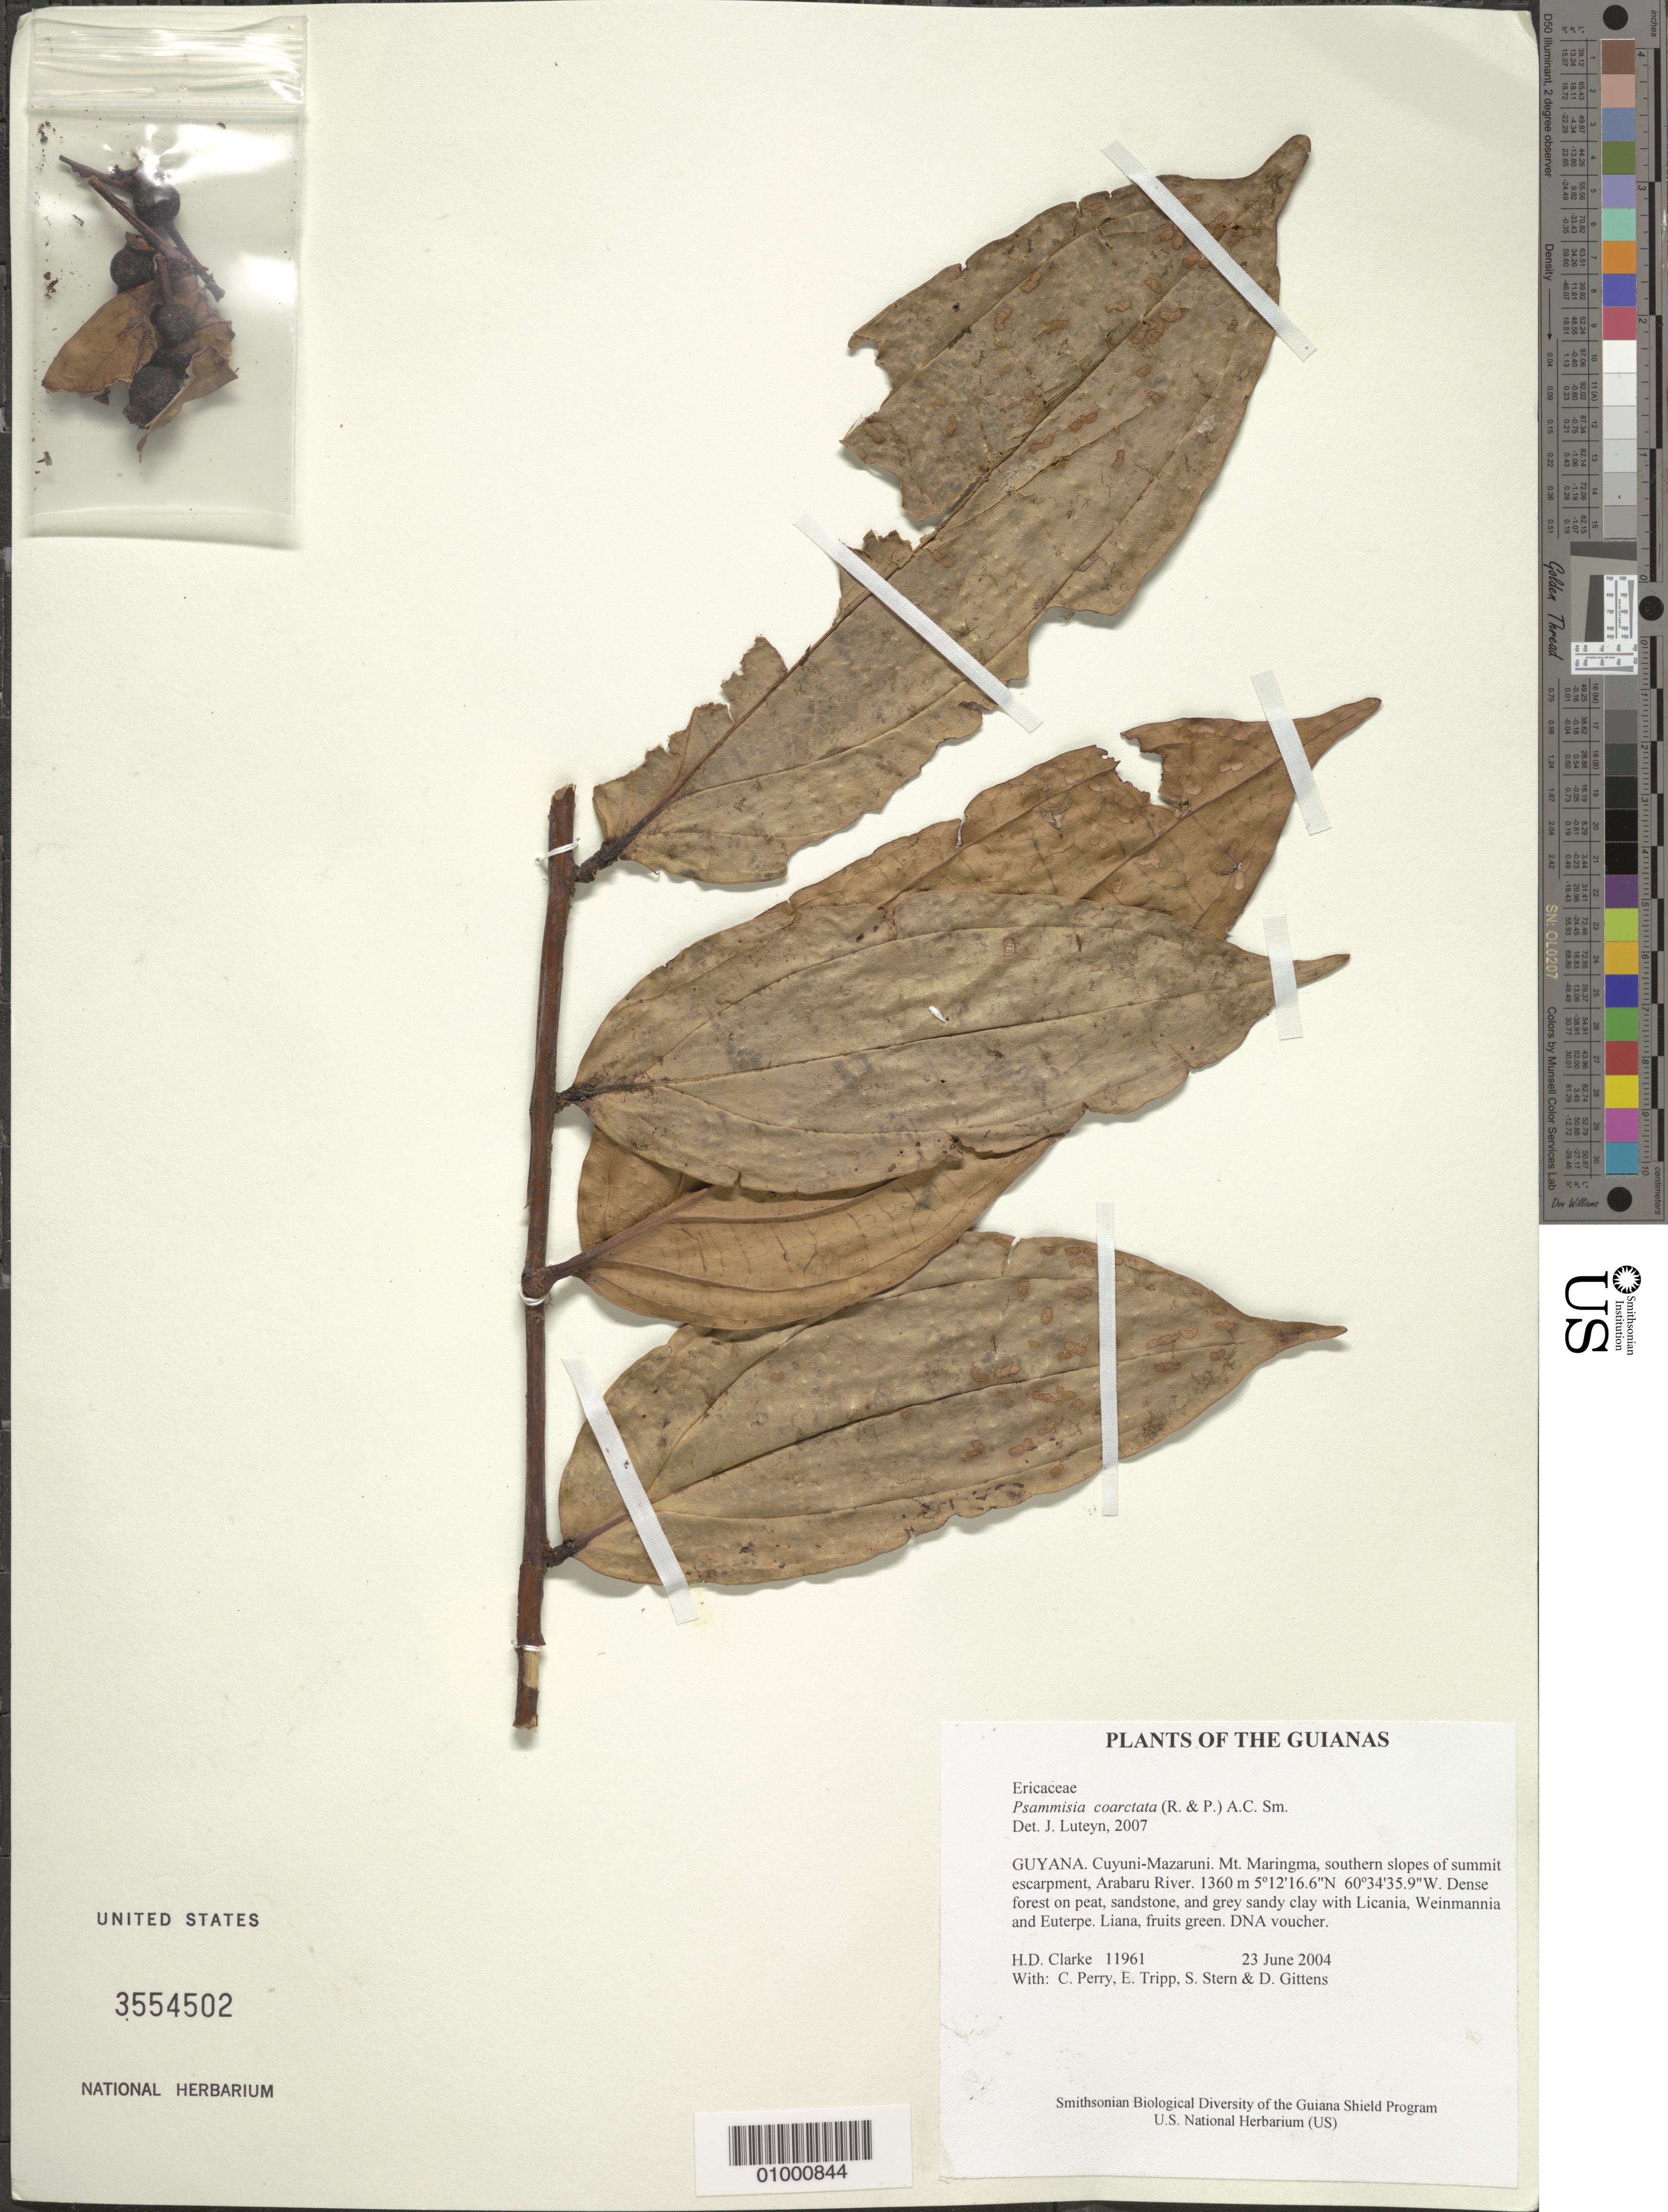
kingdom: Plantae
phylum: Tracheophyta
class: Magnoliopsida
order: Ericales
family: Ericaceae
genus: Psammisia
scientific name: Psammisia coarctata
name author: (Ruiz & Pav.) A.C. Sm.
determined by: Luteyn, J. L.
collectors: H. D. Clarke, C. Perry, E. Tripp, S. R. Stern & D. Gittens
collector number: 11961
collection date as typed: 23 June 2004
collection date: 2004-06-23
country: Guyana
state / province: Cuyuni-Mazaruni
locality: Mt. Maringma, southern slopes of summit escarpment, Arabaru River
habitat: Dense forest on peat, sandstone, and grey sandy clay with Licania, Weinmannia and Euterpe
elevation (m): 1360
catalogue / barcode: US 3554502